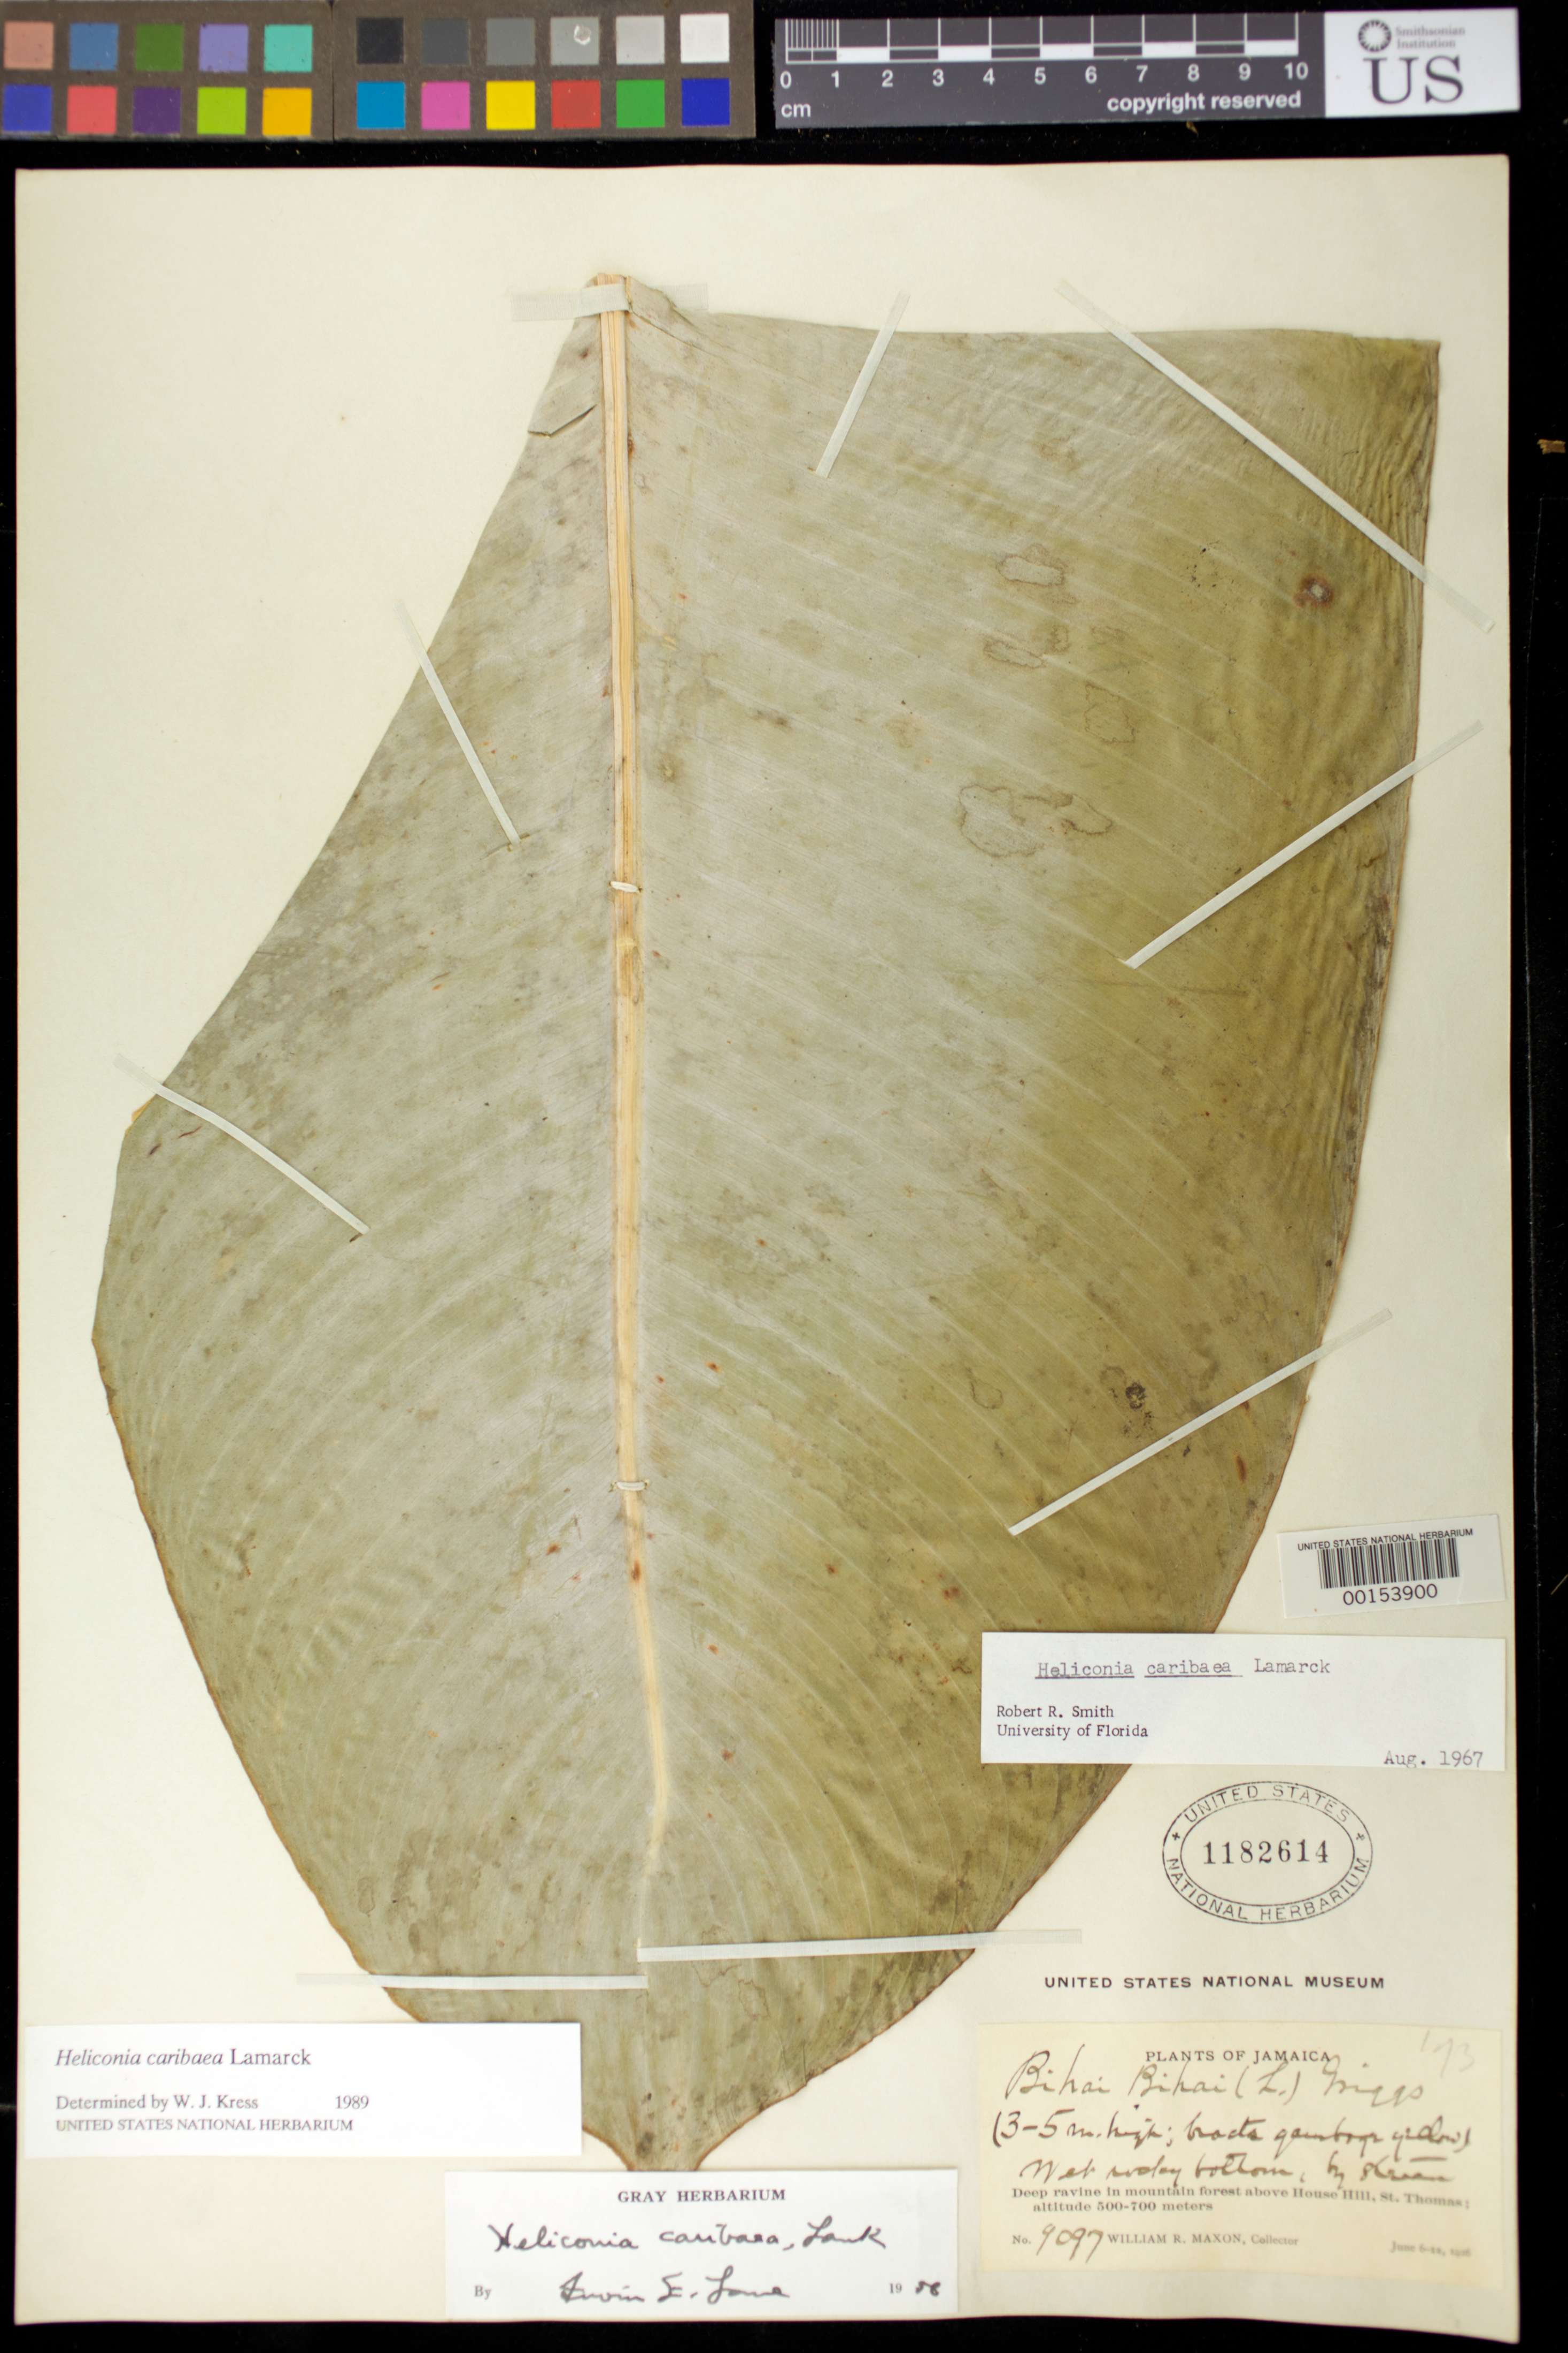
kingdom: Plantae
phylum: Tracheophyta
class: Liliopsida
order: Zingiberales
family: Heliconiaceae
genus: Heliconia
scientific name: Heliconia caribaea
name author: Lam.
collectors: W. R. Maxon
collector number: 9097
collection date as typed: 06 Jun 1926 to 12 Jun 1926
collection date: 1926-06-06/1926-06-12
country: Jamaica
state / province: Saint Thomas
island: Greater Antilles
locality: Deep ravine in mountain forest above house hill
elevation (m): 500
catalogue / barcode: US 1182614